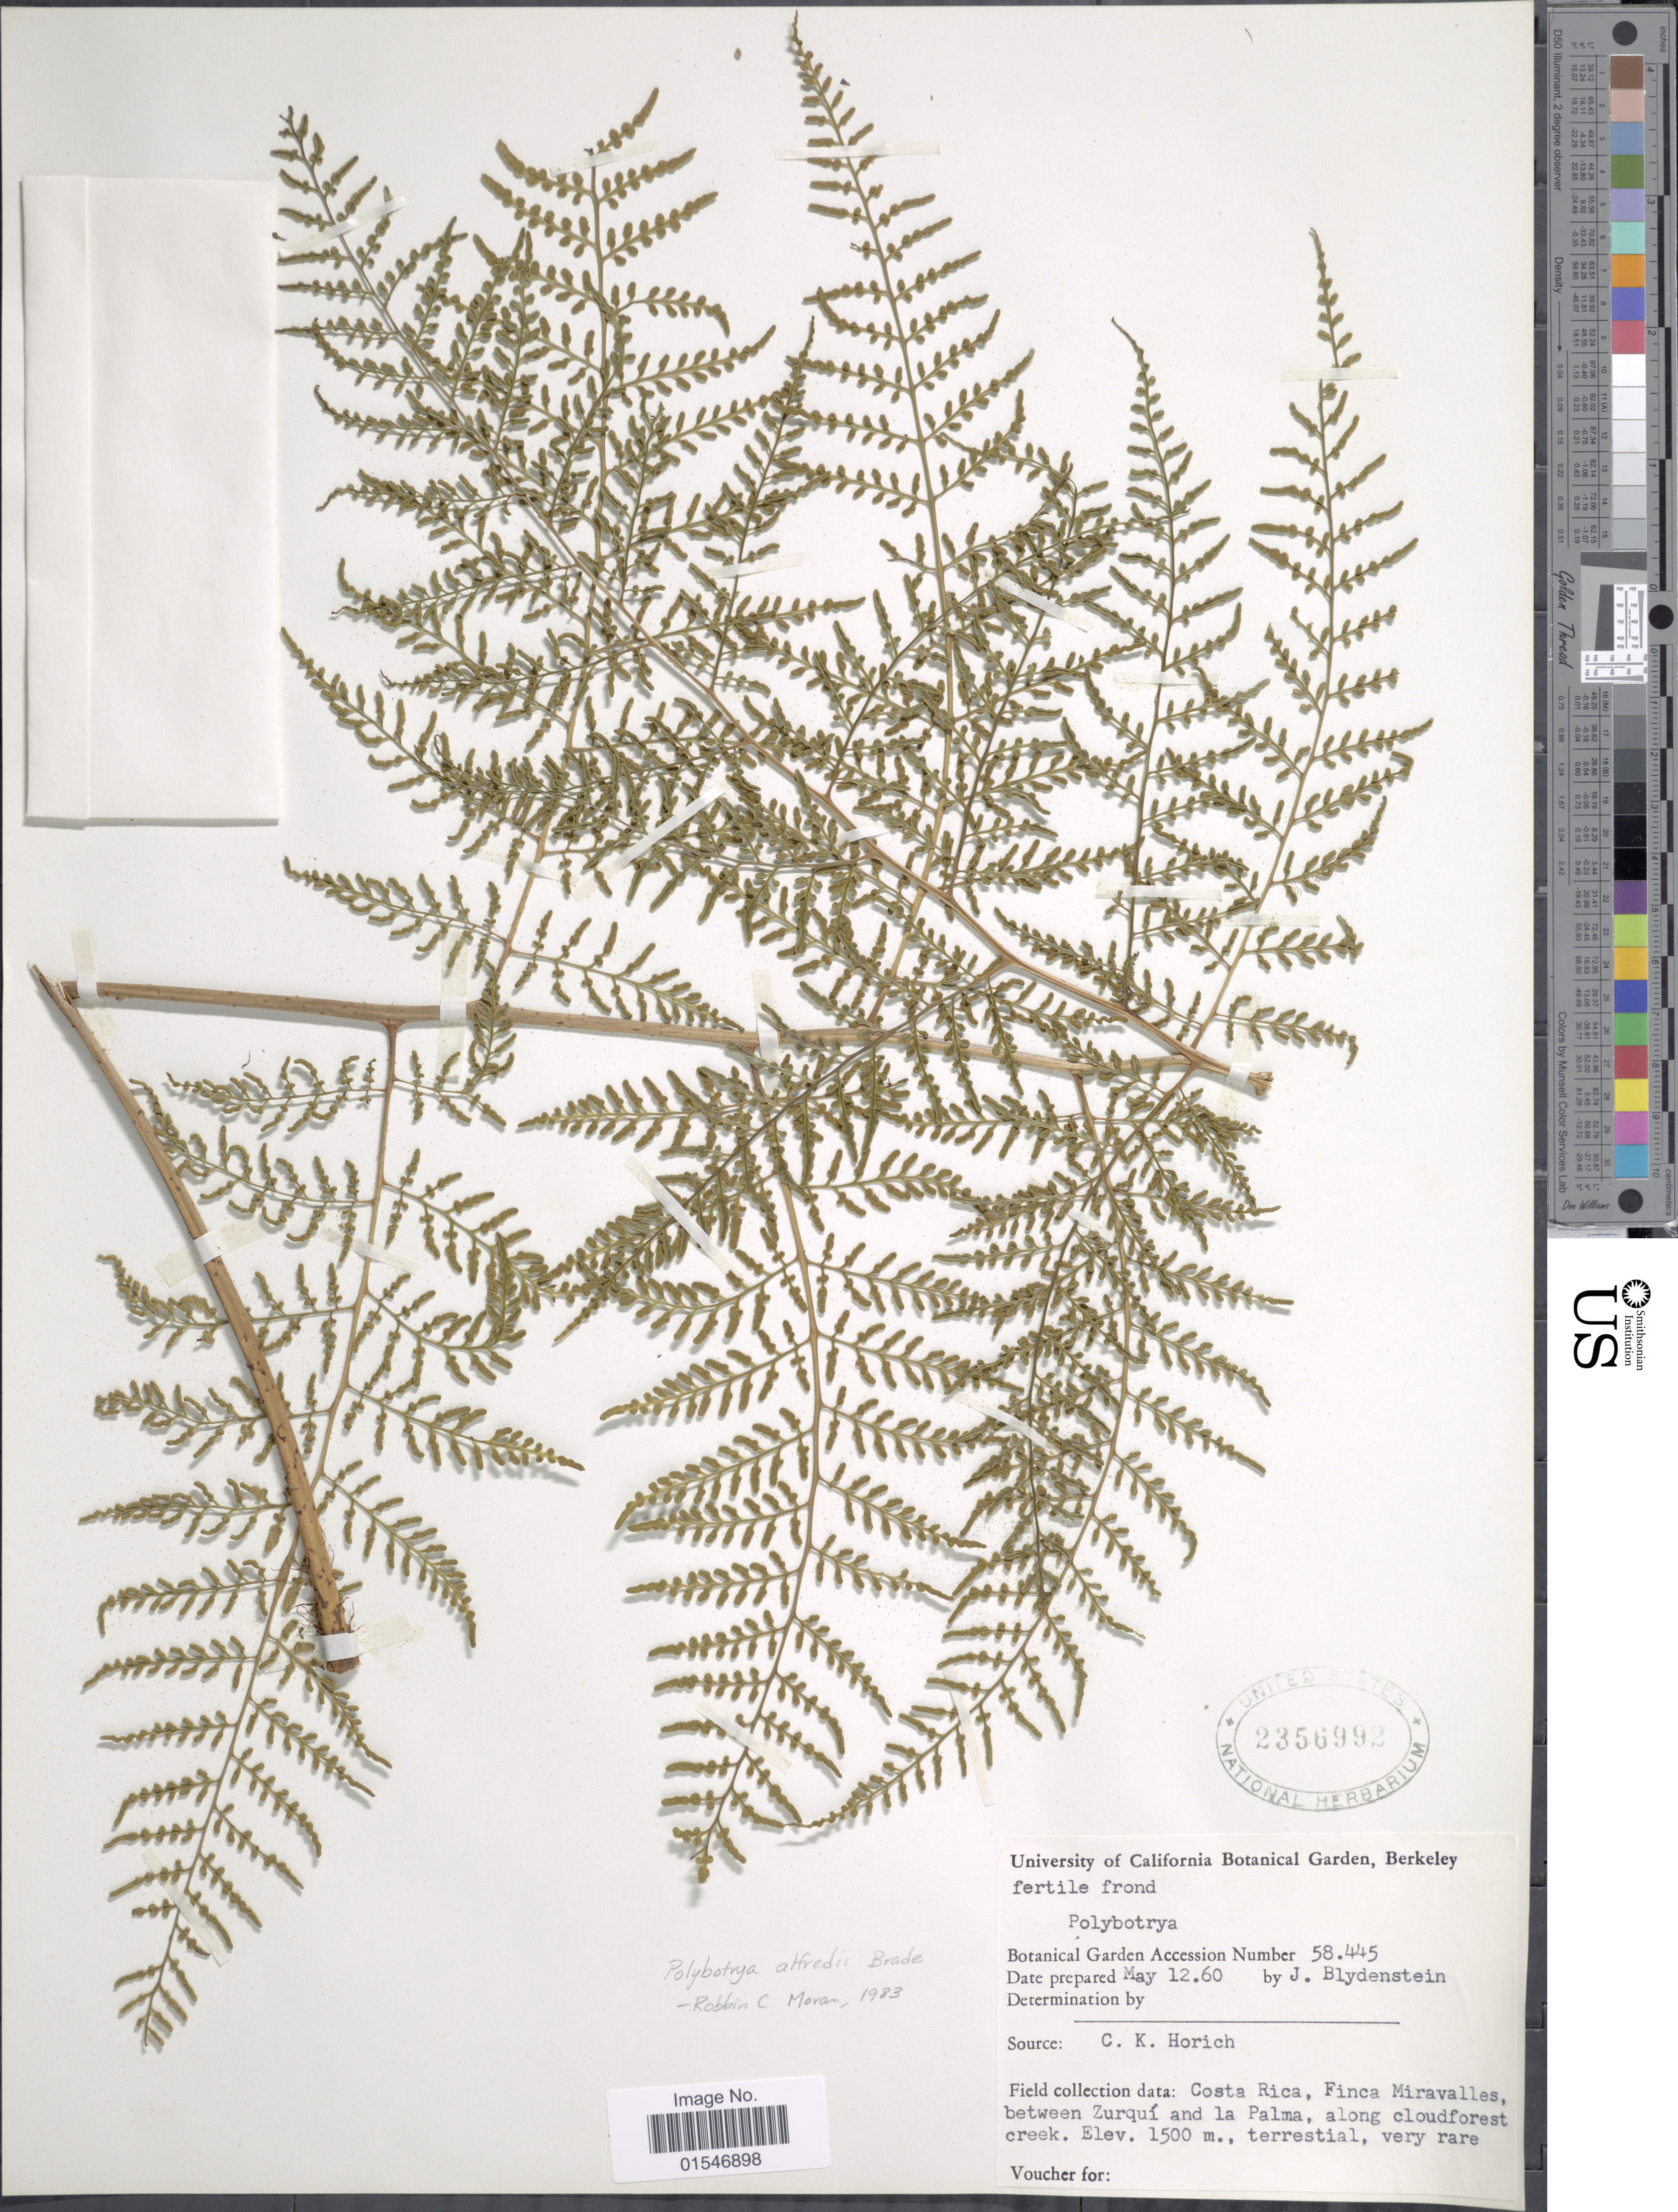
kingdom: Plantae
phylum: Tracheophyta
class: Polypodiopsida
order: Polypodiales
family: Dryopteridaceae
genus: Polybotrya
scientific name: Polybotrya alfredii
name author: Brade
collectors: J. Blydenstein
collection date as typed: Transcribed d/m/y: 12/5/60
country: United States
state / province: California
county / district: Alameda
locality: University of California Botanical Garden, Berkeley,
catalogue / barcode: US 2356992